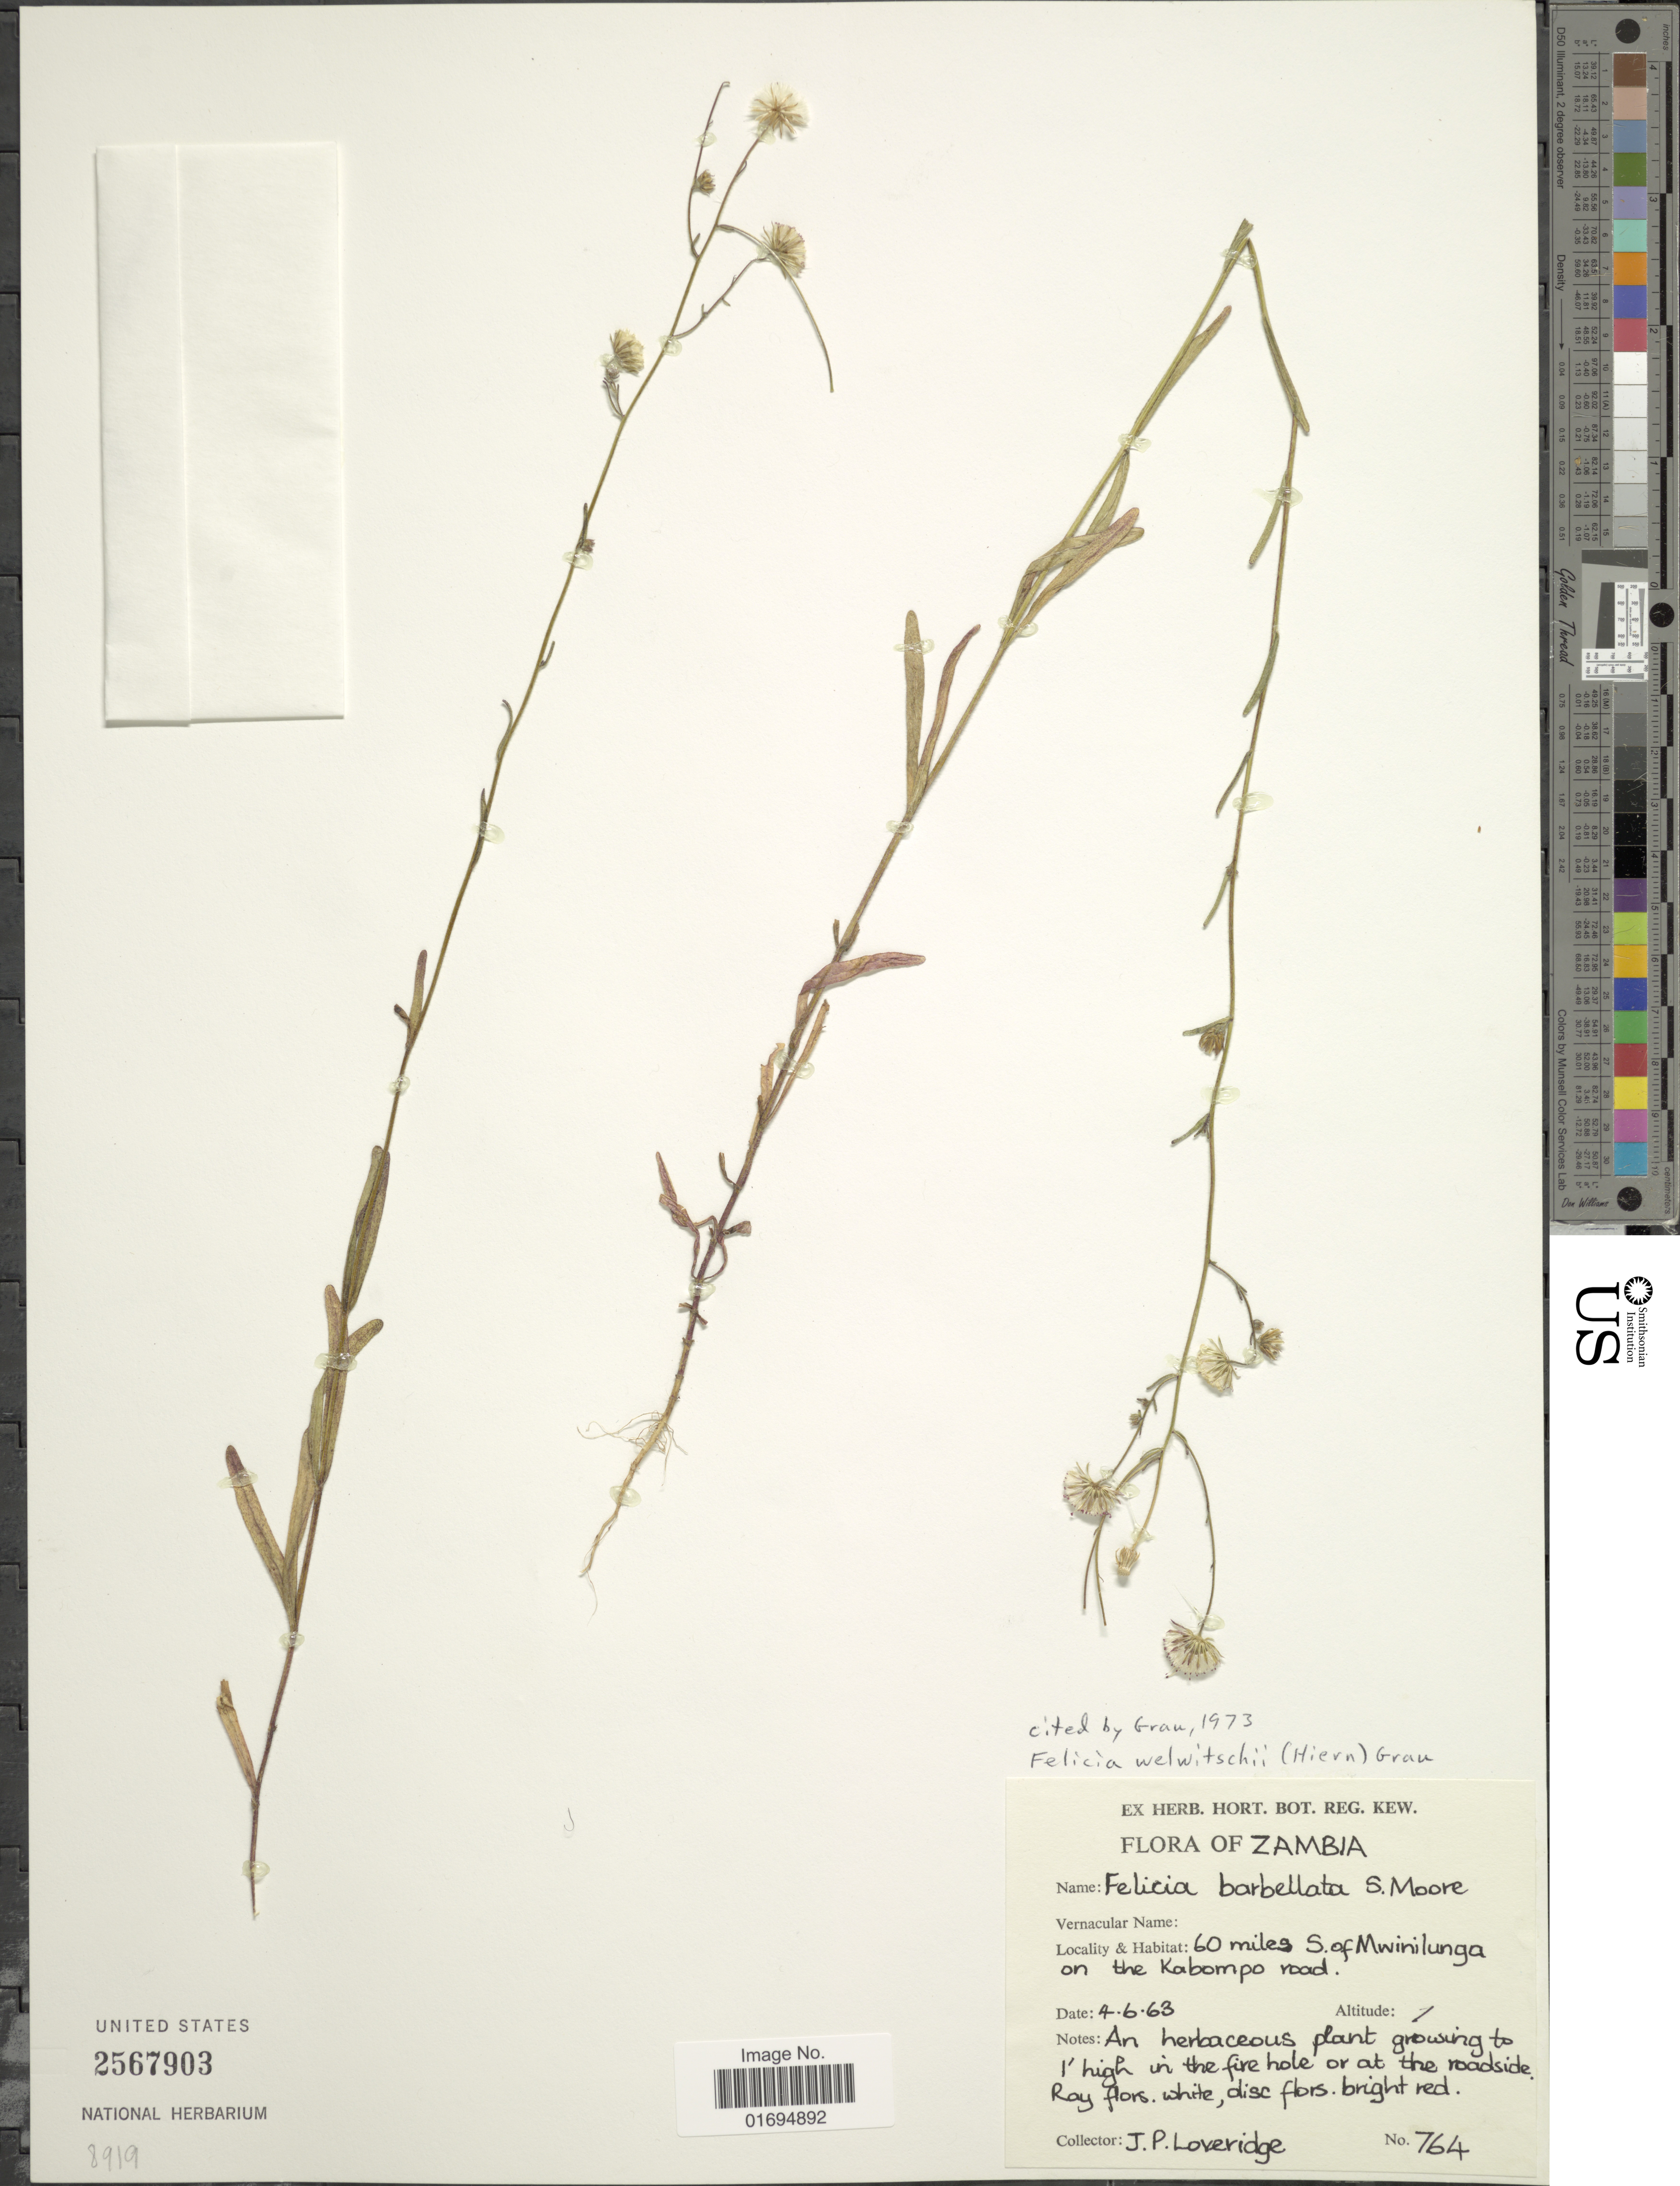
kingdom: Plantae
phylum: Tracheophyta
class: Magnoliopsida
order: Asterales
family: Asteraceae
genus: Felicia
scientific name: Felicia welwitschii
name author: (Hiern) Grau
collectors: J. Loveridge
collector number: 764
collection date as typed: Transcribed d/m/y: 4/6/63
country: Zambia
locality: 60 miles S. of Mwinilunga on the Kabompo road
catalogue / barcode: US 2567903